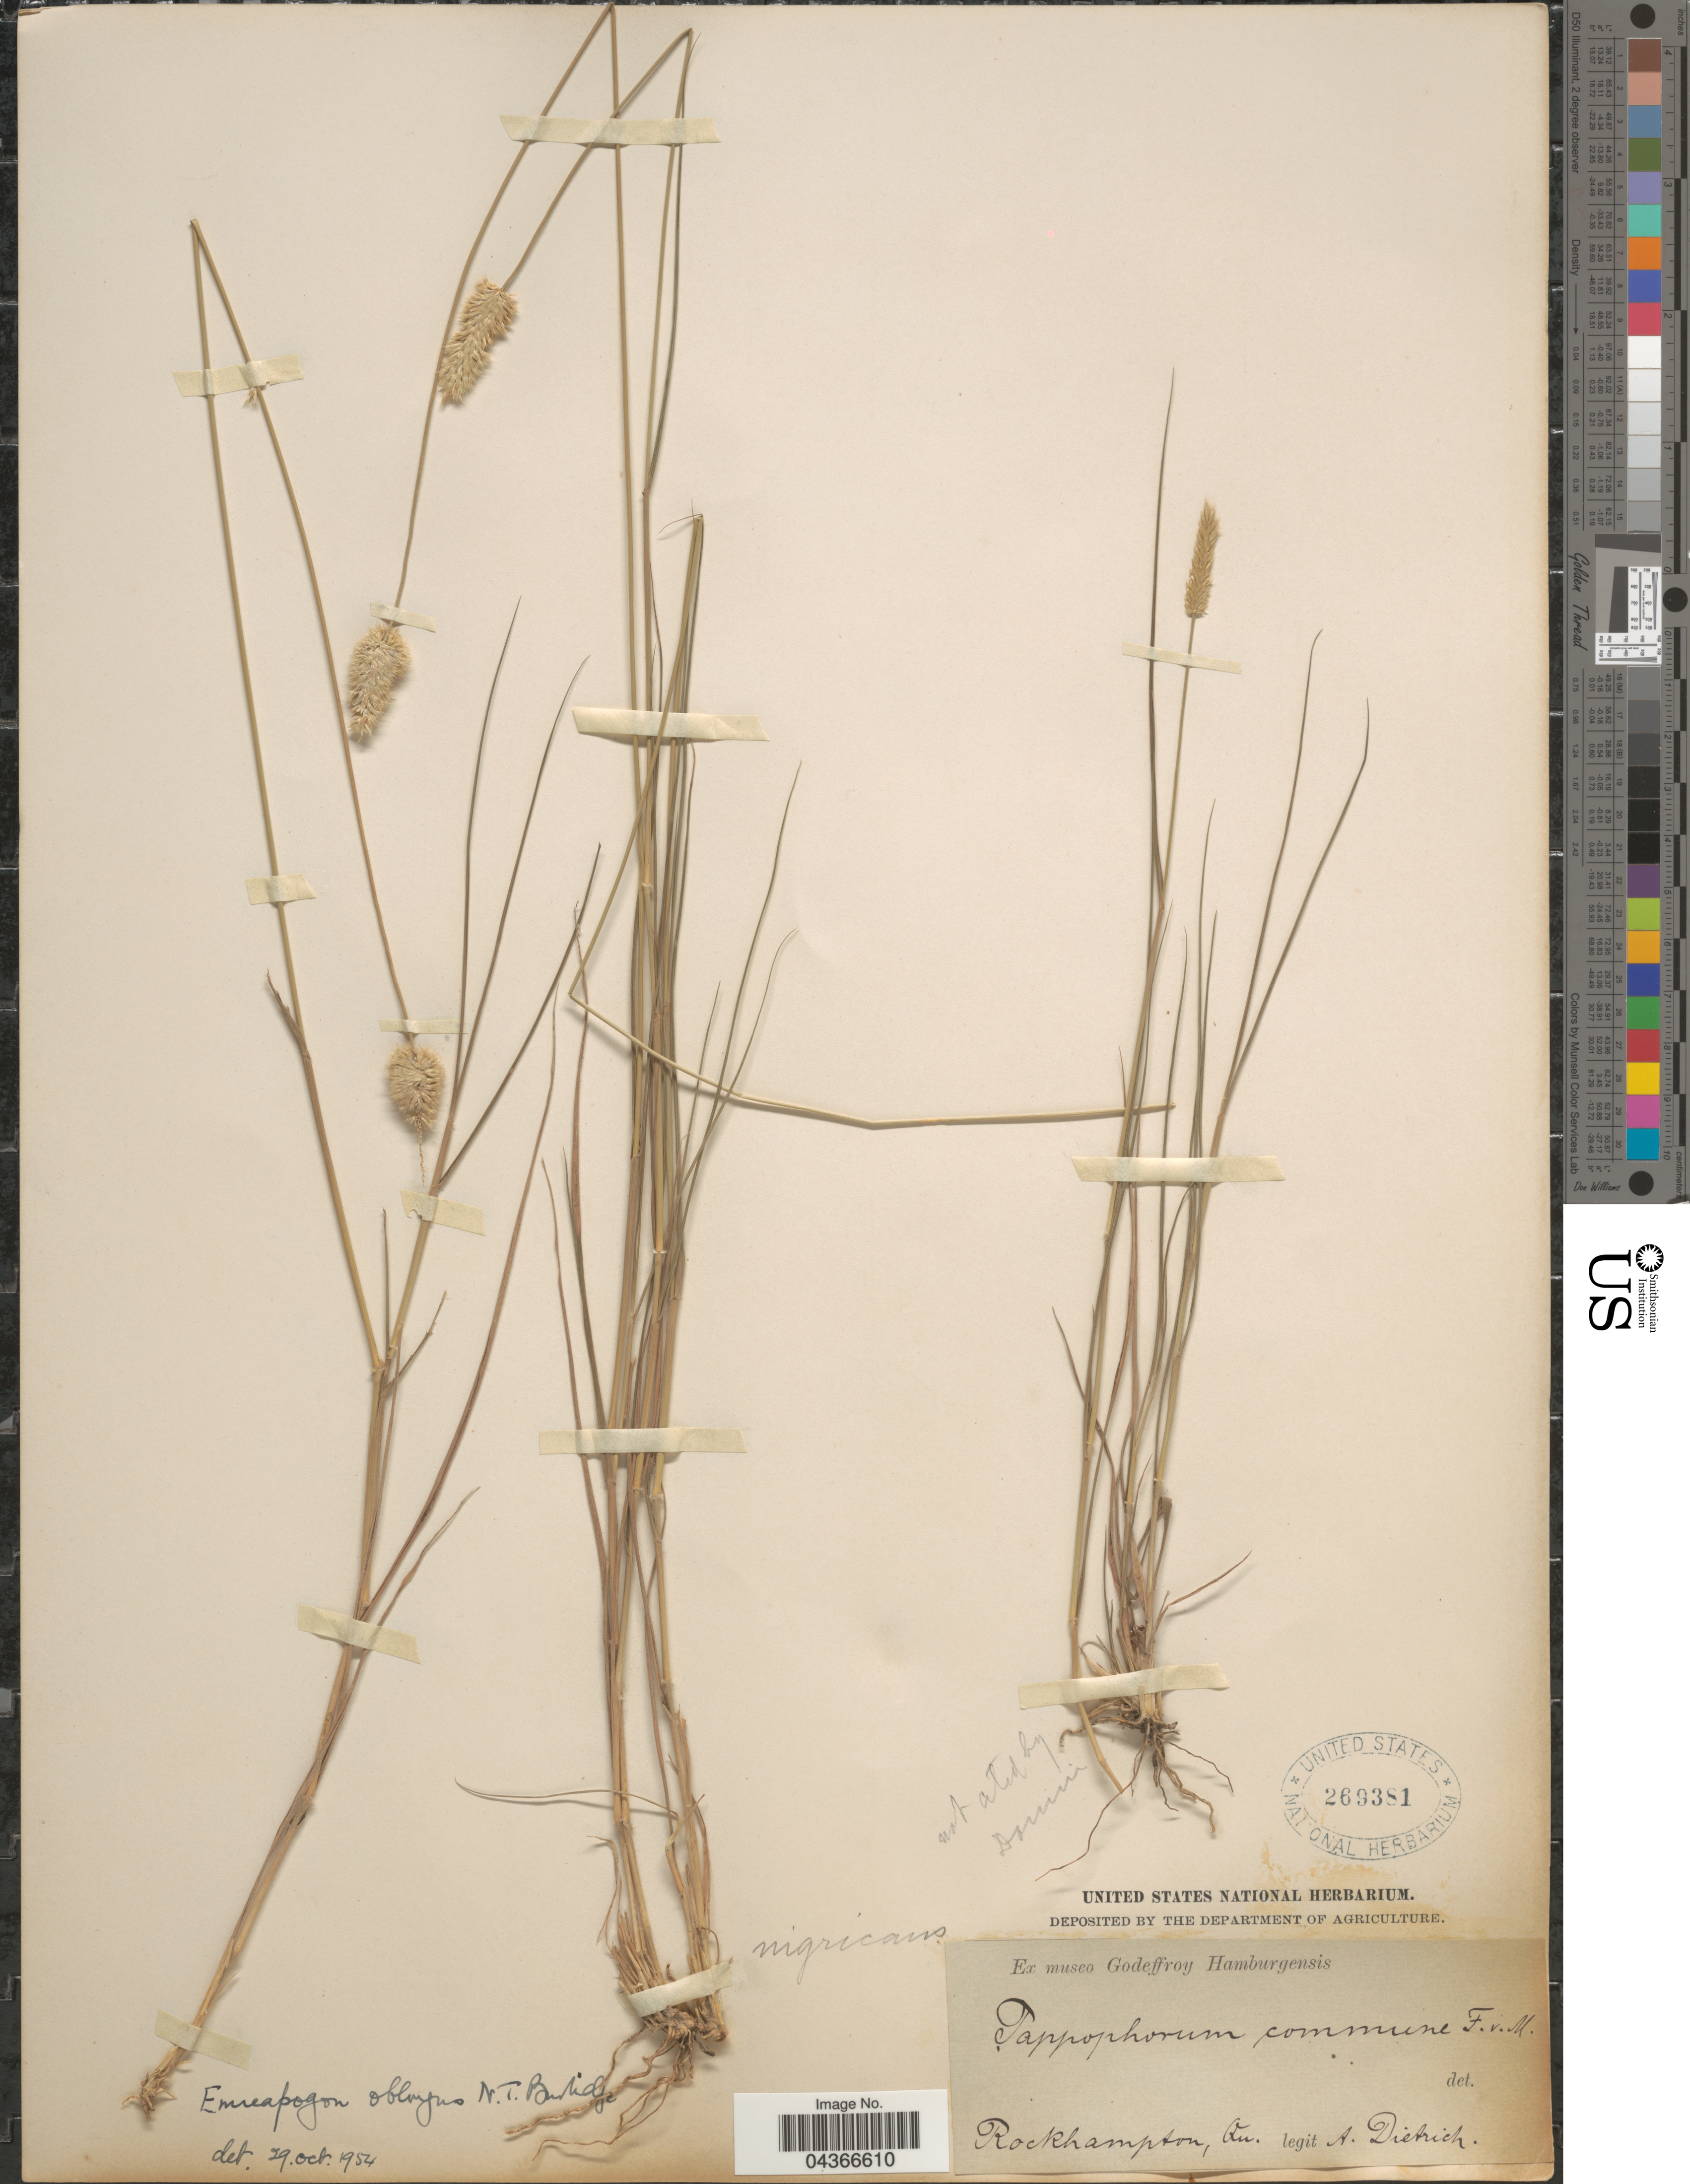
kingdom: Plantae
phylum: Tracheophyta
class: Liliopsida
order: Poales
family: Poaceae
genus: Enneapogon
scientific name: Enneapogon lindleyanus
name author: (Domin) C.E. Hubb.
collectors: A. G. Dietrich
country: Australia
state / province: Queensland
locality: Rockhampton.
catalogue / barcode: US 269381